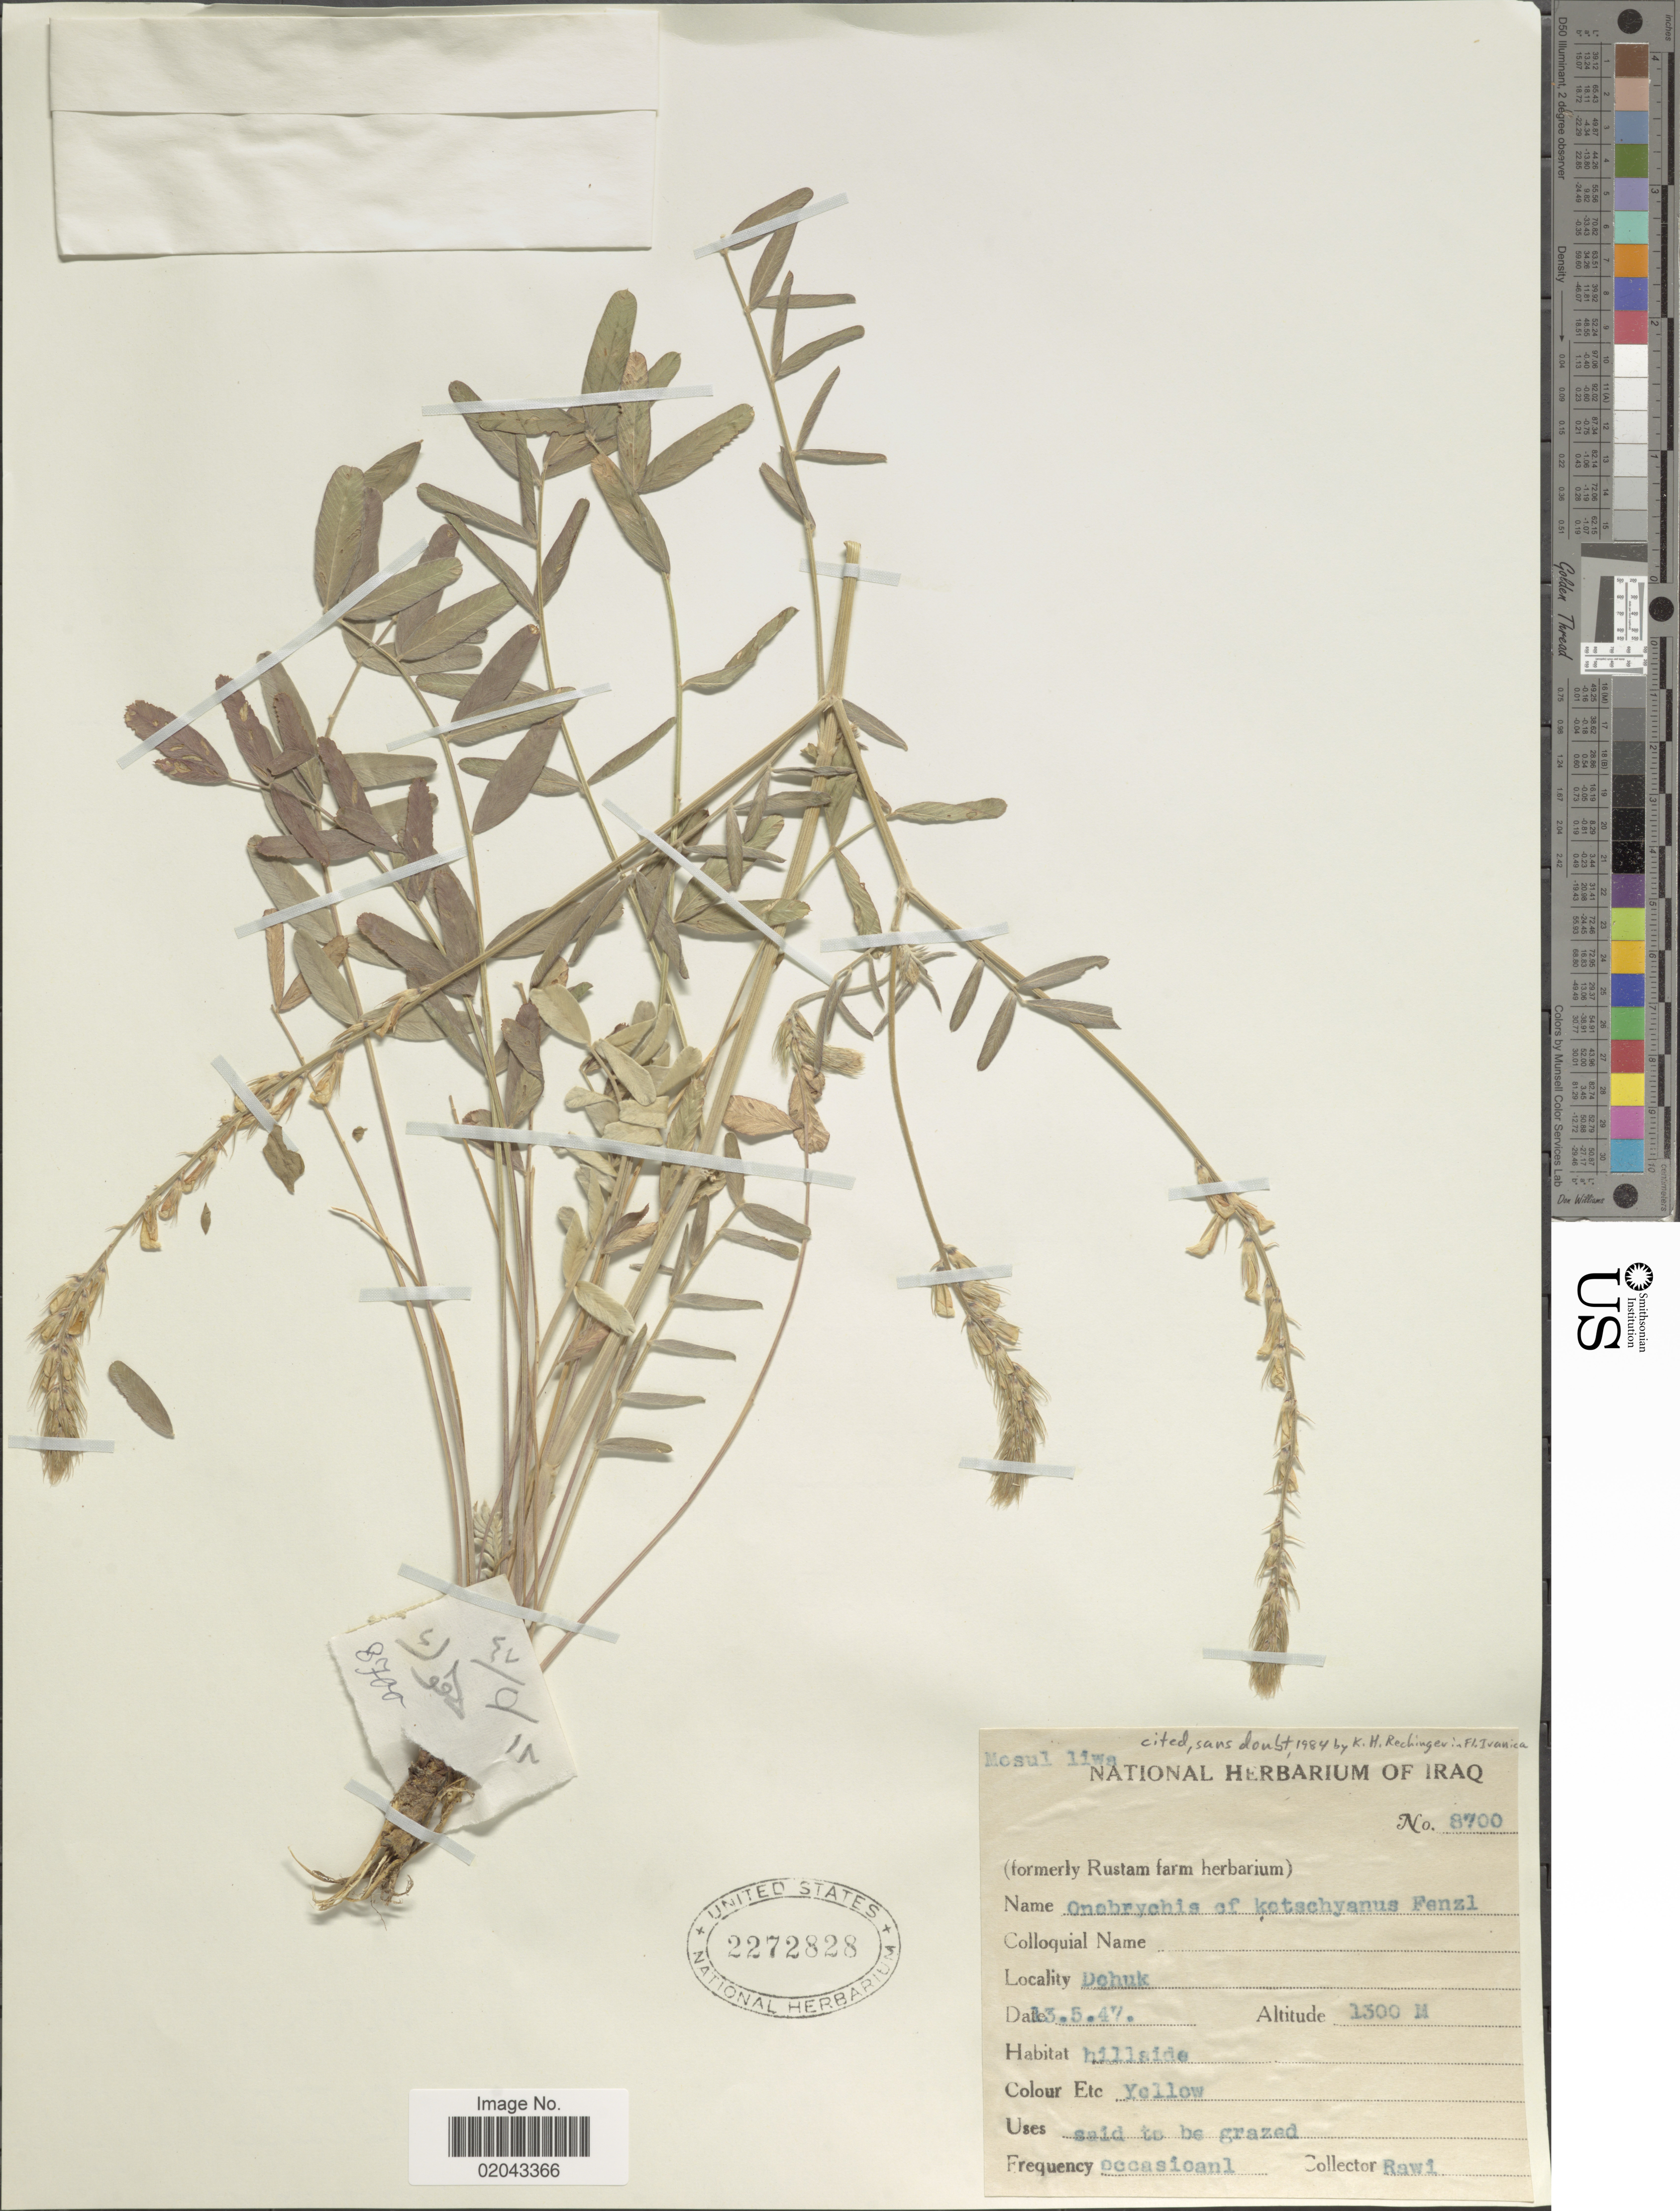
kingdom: Plantae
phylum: Tracheophyta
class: Magnoliopsida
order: Fabales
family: Fabaceae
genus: Onobrychis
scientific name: Onobrychis kotschyana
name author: Fenzl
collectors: -. Rawi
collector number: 8700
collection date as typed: Transcribed d/m/y: 13/5/47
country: Iraq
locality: Dehuk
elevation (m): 1300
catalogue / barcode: US 2272828